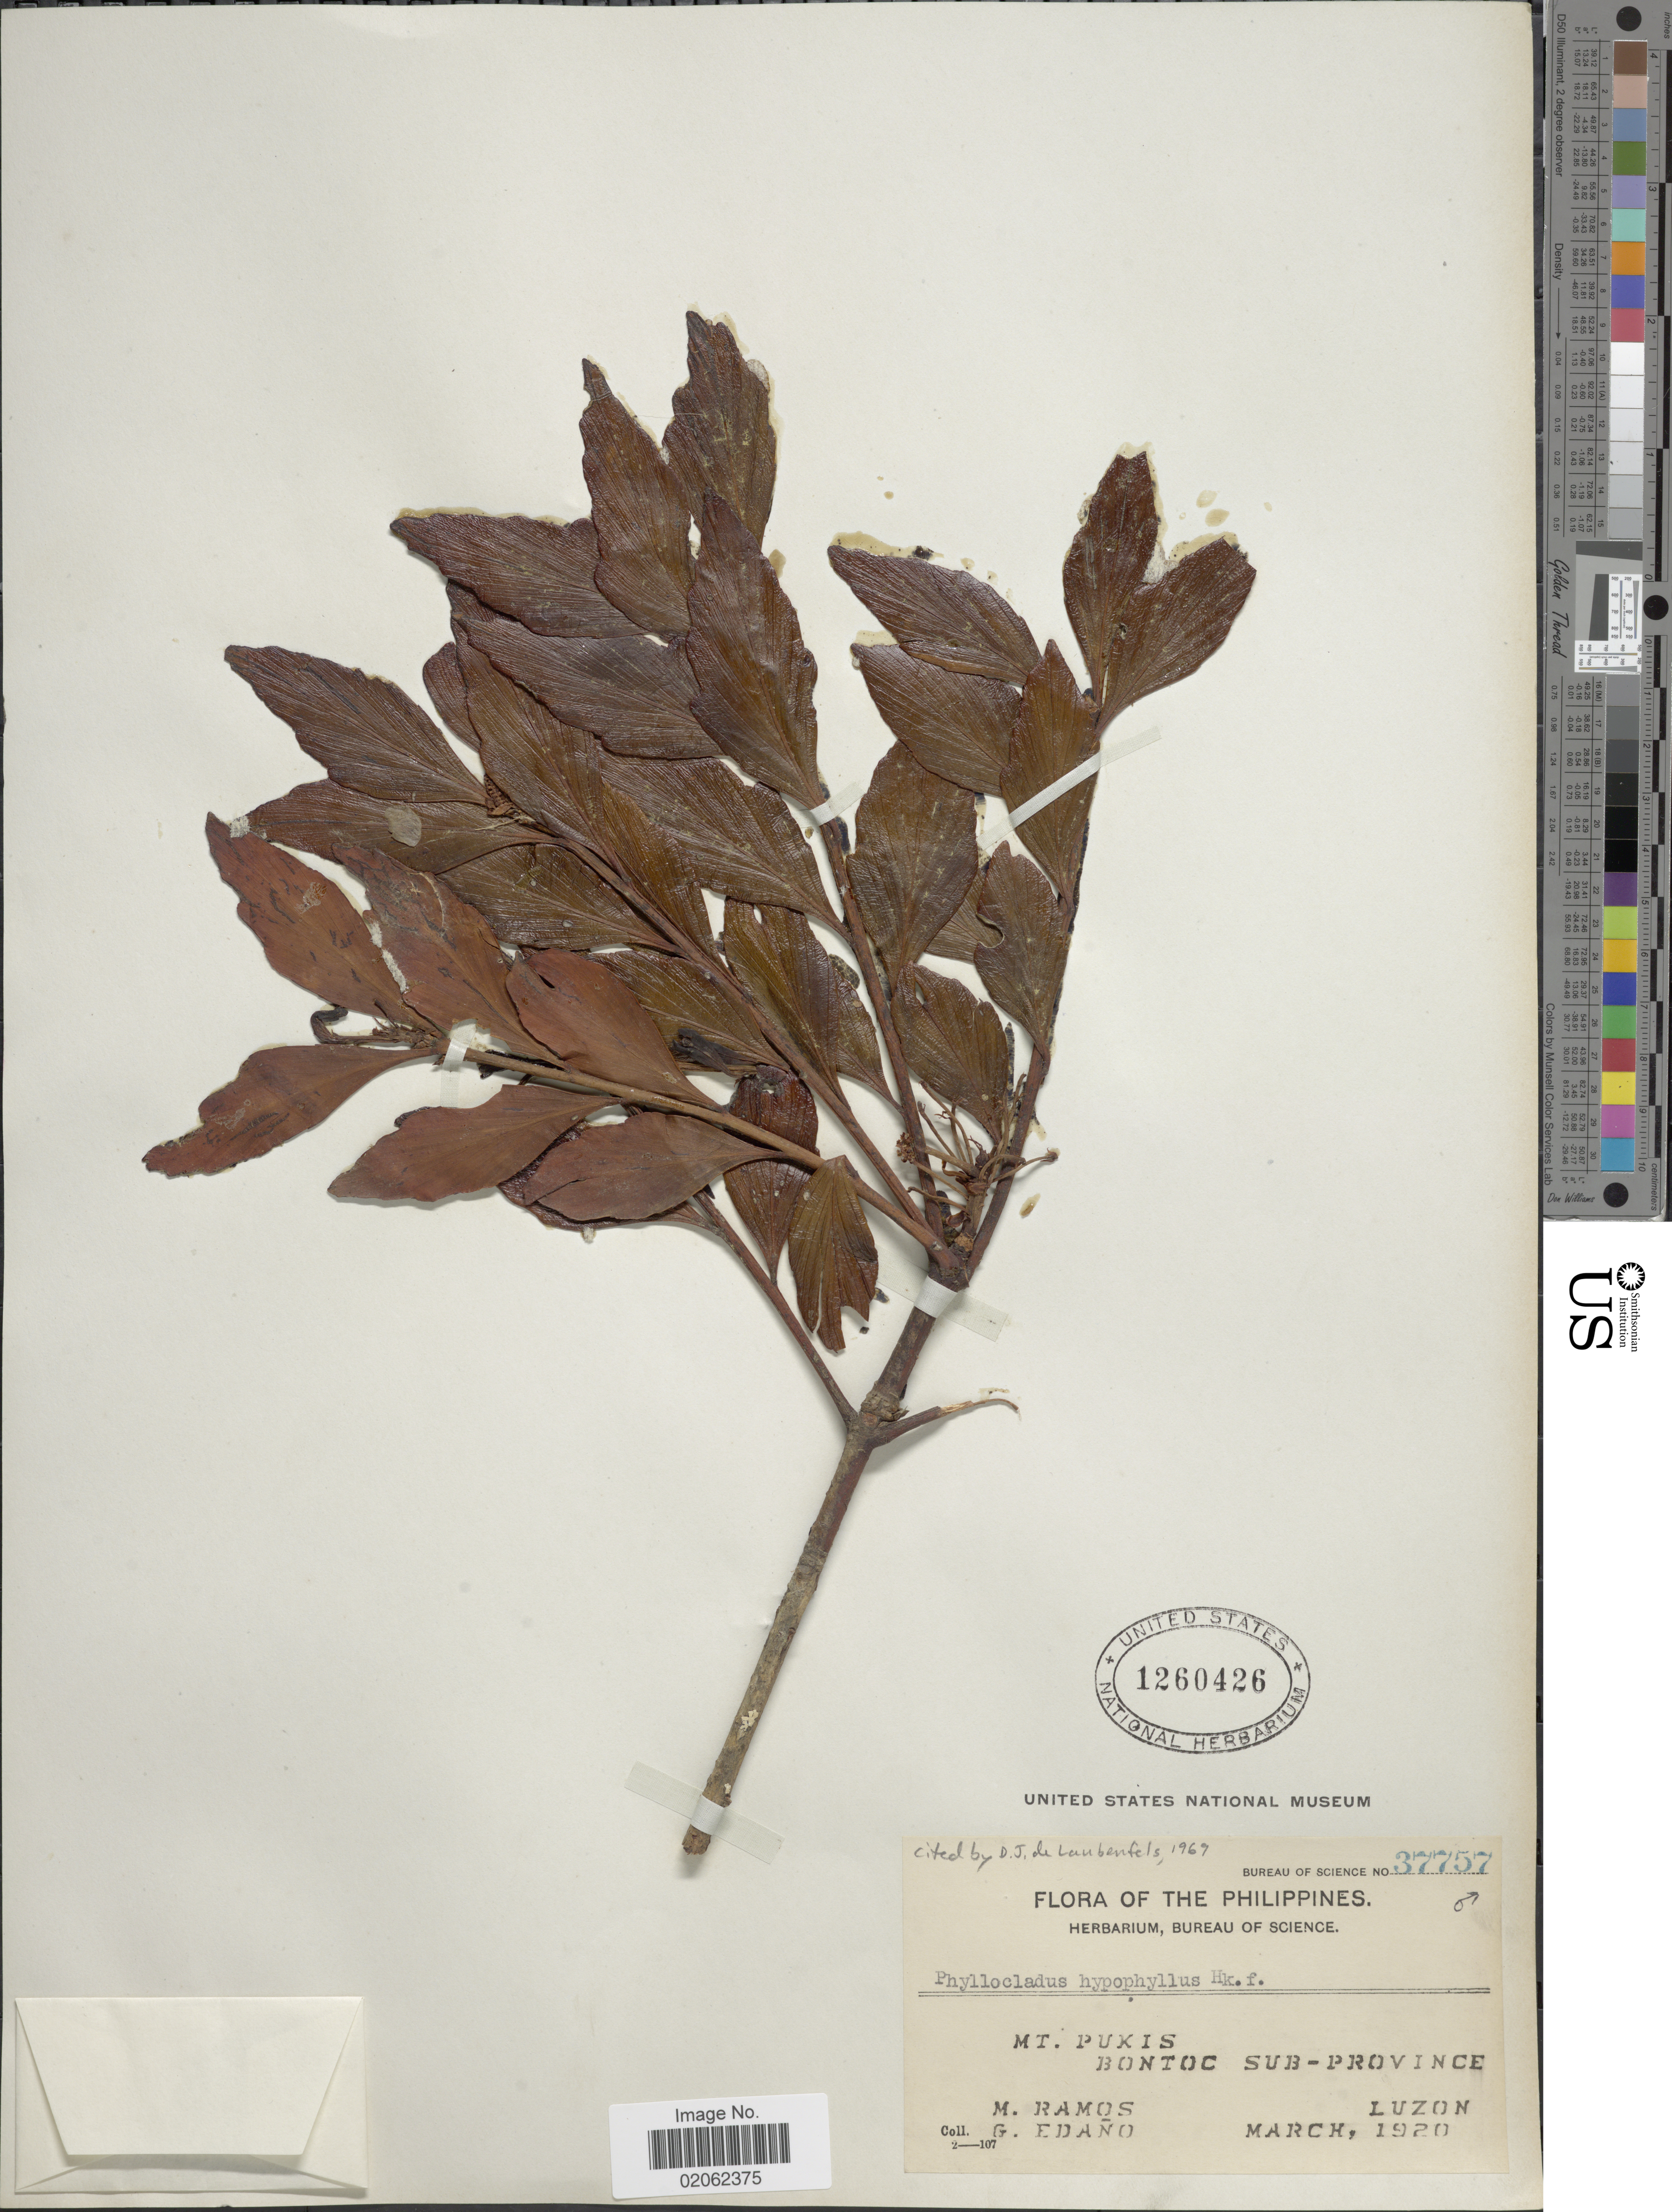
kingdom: Plantae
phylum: Tracheophyta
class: Pinopsida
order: Pinales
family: Phyllocladaceae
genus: Phyllocladus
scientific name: Phyllocladus hypophyllus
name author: Hook. f.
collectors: M. Ramos & G. Edaño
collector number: Bureau of Science 37757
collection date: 1920-03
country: Philippines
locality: Mt Pukis, Bontoc Sub-Province, Luzon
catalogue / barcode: US 1260426